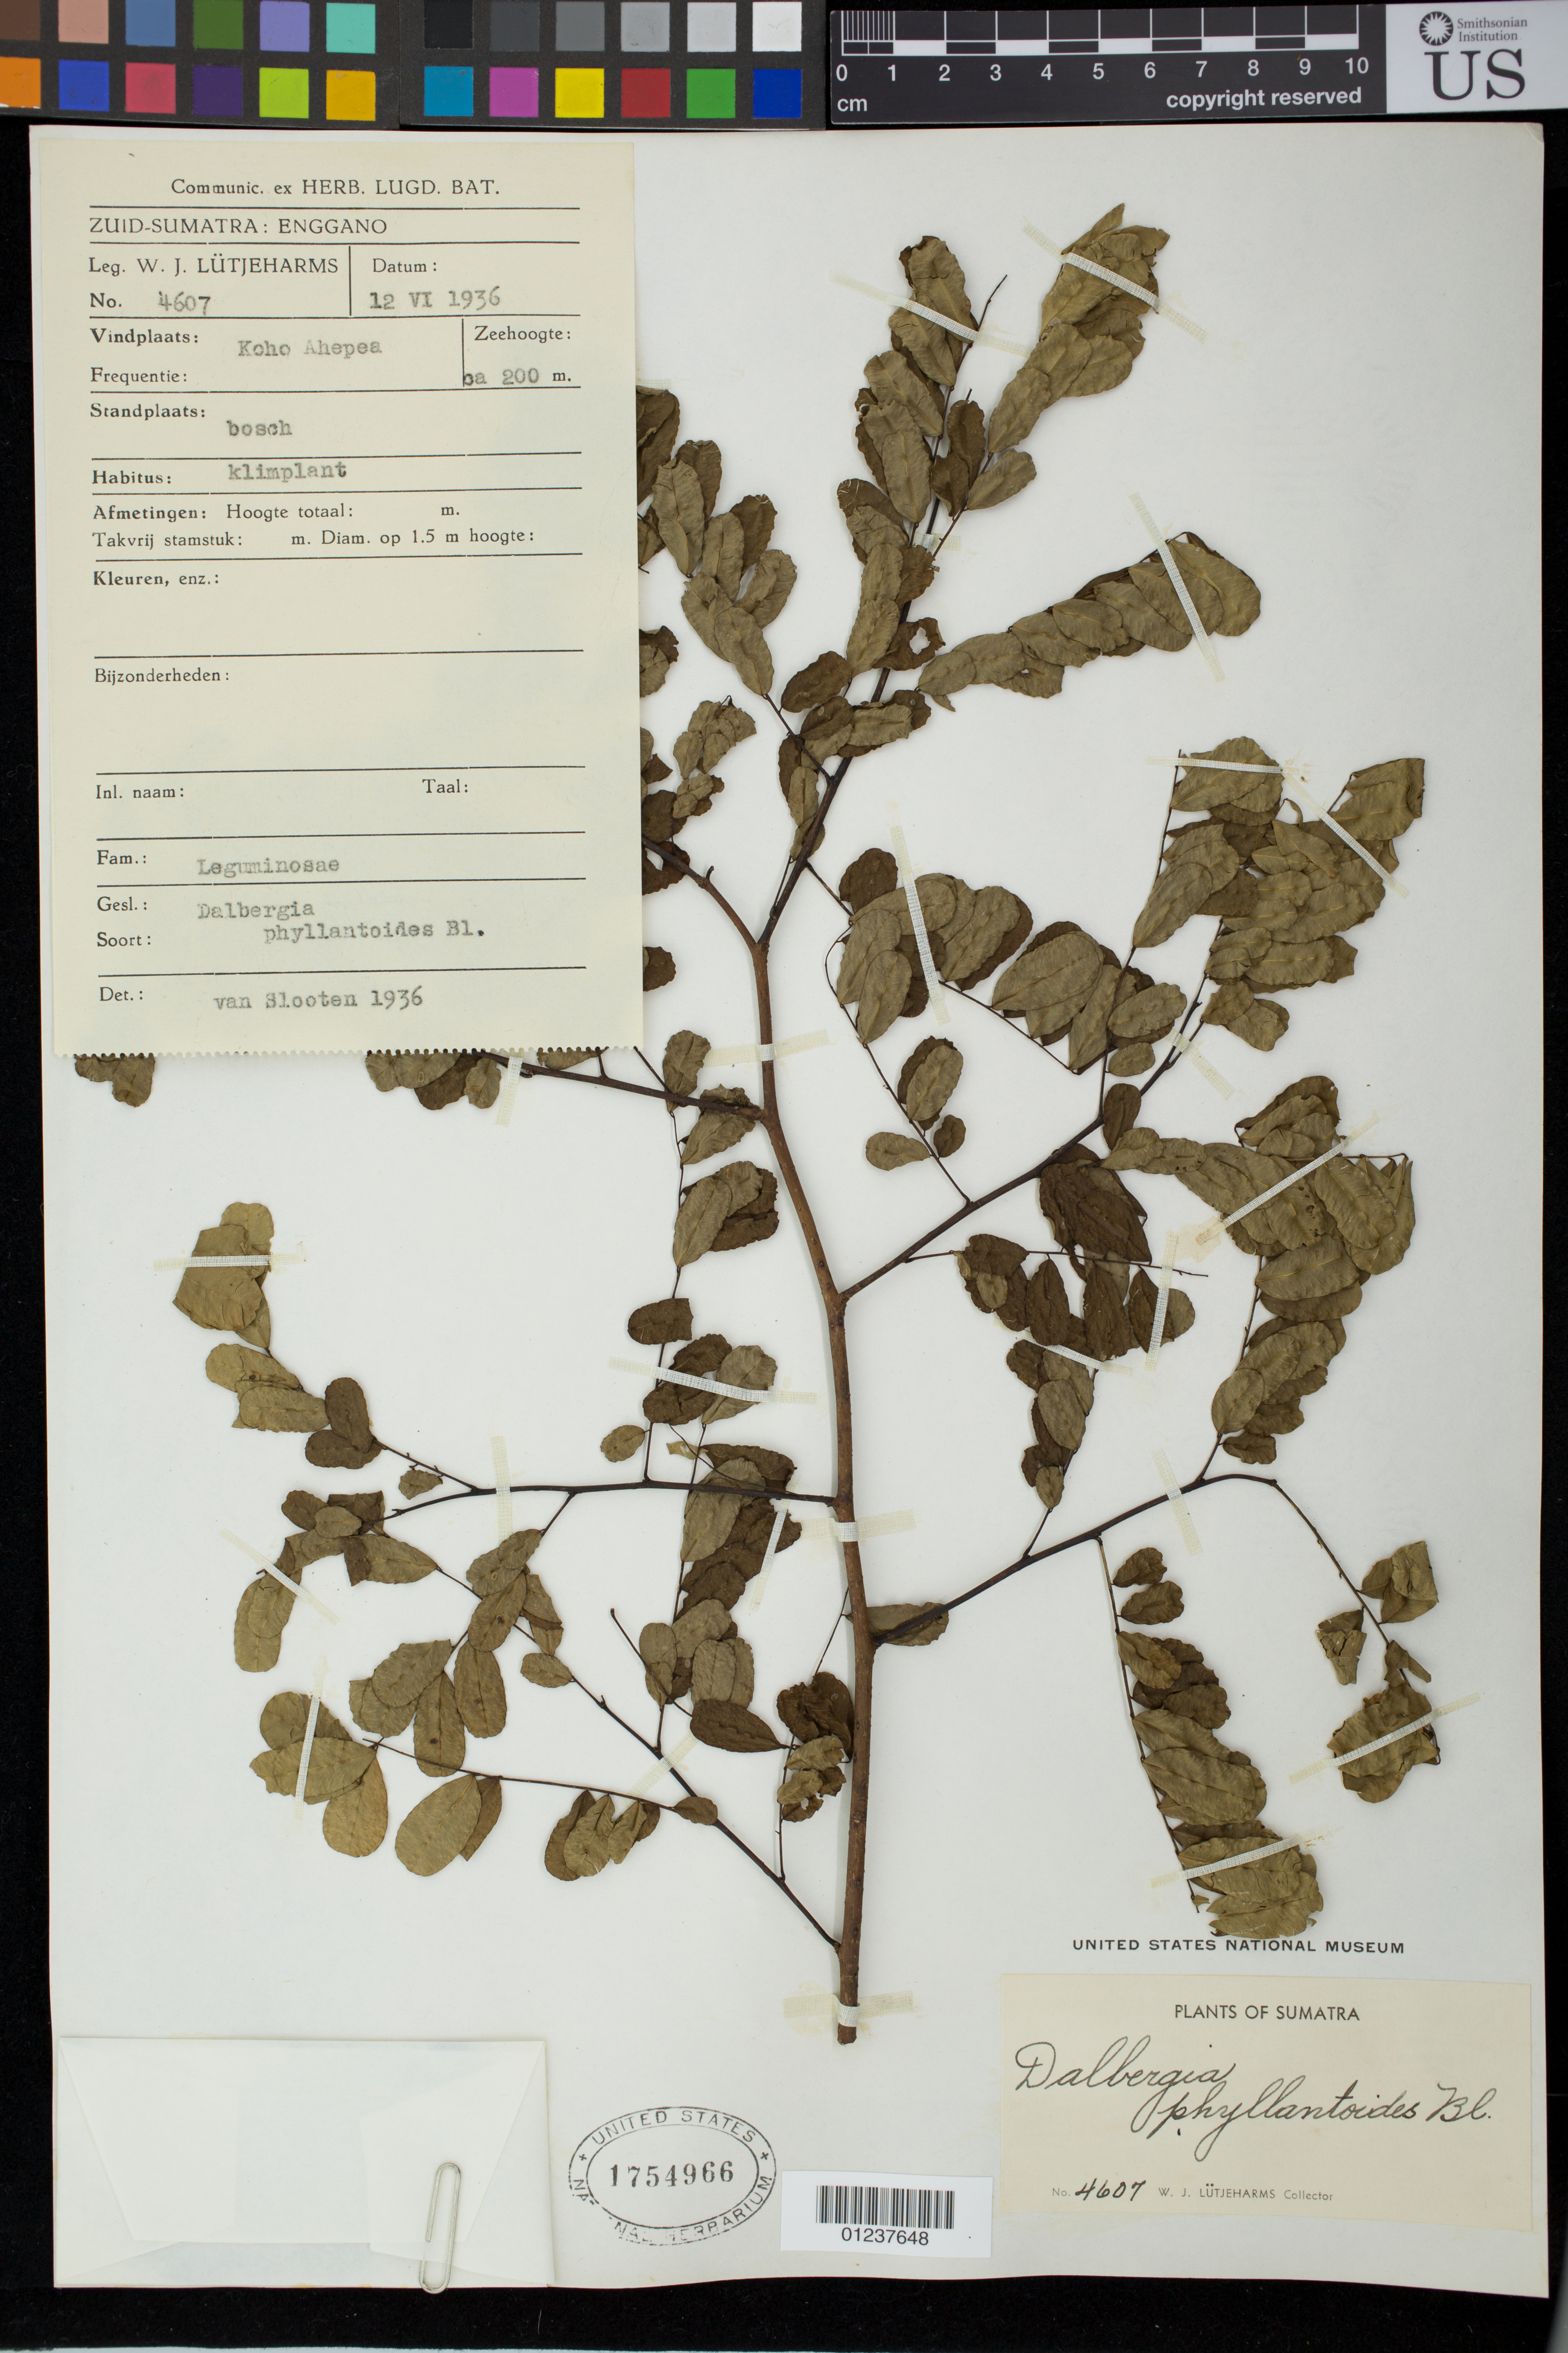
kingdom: Plantae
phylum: Tracheophyta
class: Magnoliopsida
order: Fabales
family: Fabaceae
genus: Dalbergia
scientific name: Dalbergia phyllanthoides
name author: Blume ex Miq.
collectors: W. Lutjeharms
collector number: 4607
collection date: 1936-06-12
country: Indonesia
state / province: Sumatra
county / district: Bengkulu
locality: Zuid-Sumatra: Enggano. Koho Ahepea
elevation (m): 200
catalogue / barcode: US 1754966